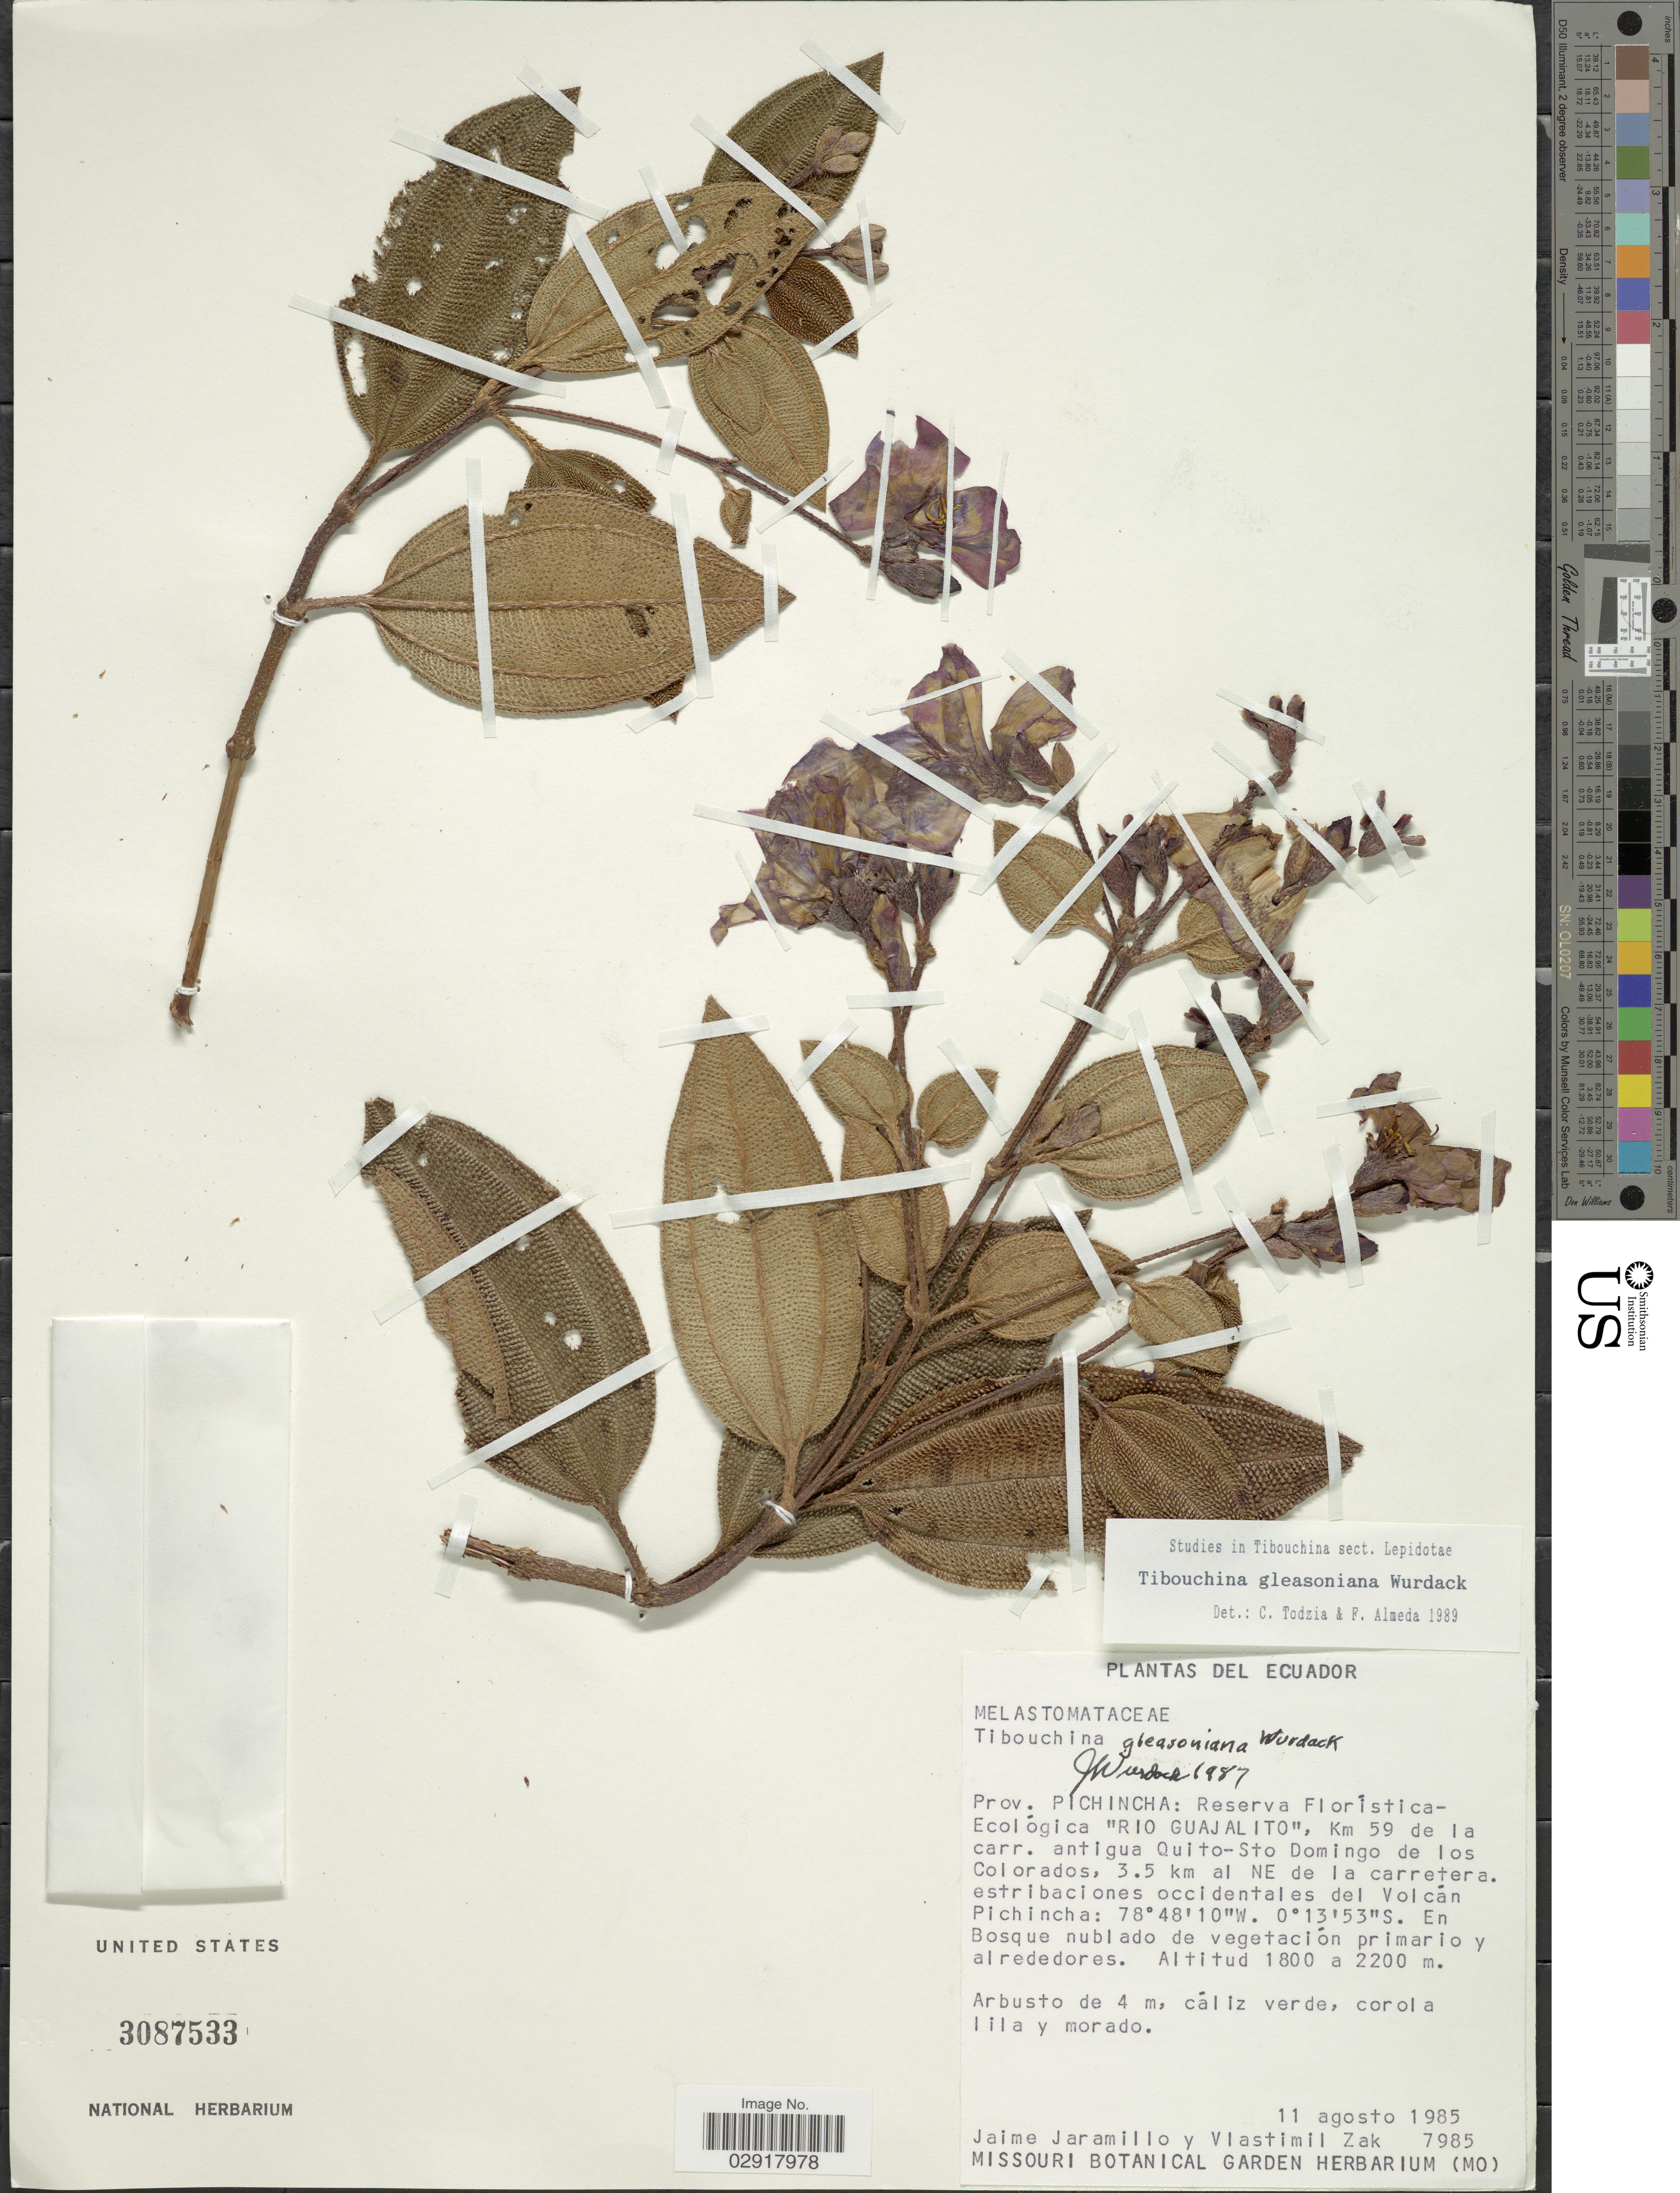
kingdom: Plantae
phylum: Tracheophyta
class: Magnoliopsida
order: Myrtales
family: Melastomataceae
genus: Andesanthus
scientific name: Andesanthus gleasonianus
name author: (Wurdack) P.J.F. Guim. & Michelang.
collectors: J. Jaramillo & V. Zak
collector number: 7985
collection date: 1985-08-11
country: Ecuador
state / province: Pichincha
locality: Reserva Florística-Ecológica "Rio Guajalito", Km 59 de la carr. antigua Quito-Sto Domingo de los Colorados, 3.5 km al NE de la carretera. estribaciones occidentales del Volcán Pichincha.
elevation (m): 1800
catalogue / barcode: US 3087533